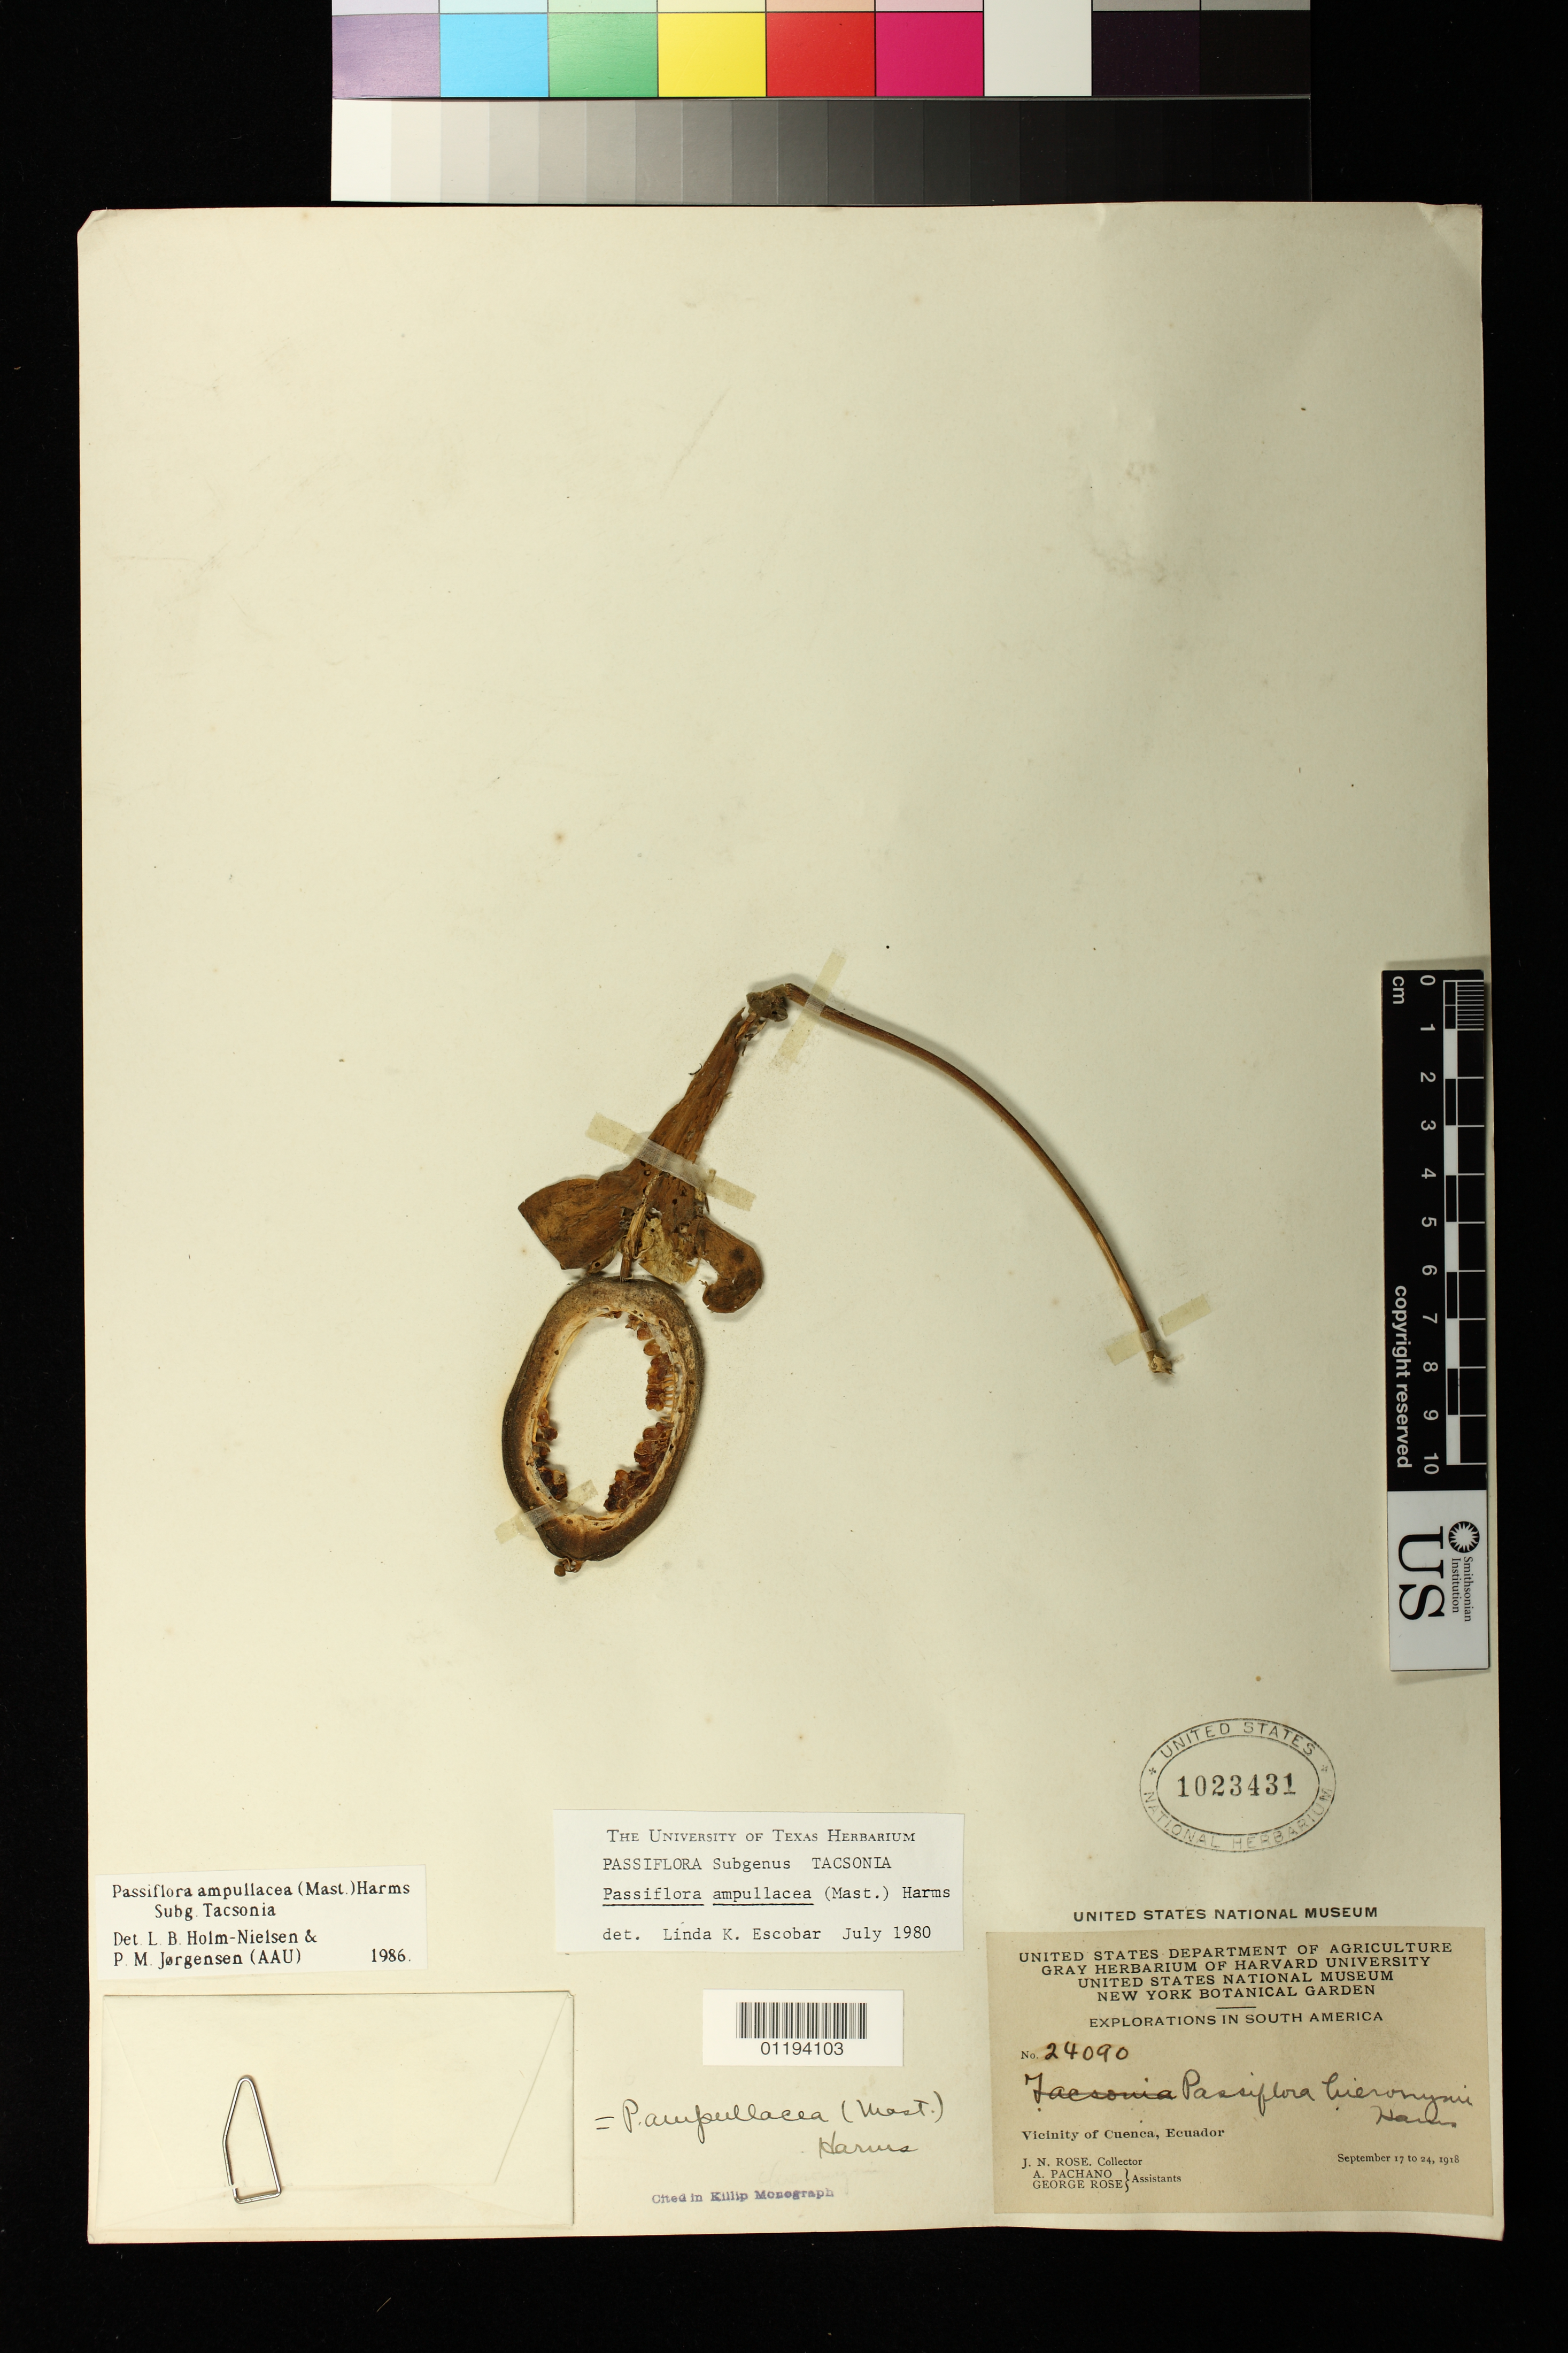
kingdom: Plantae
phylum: Tracheophyta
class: Magnoliopsida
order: Malpighiales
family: Passifloraceae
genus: Passiflora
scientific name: Passiflora ampullacea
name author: (Mast.) Harms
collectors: J. N. Rose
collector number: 24090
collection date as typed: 1918-09-17 1918-09-24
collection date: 1918-09-17/1918-09-24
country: Ecuador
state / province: Azuay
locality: Vicinity of Cuenca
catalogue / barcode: US 1023431